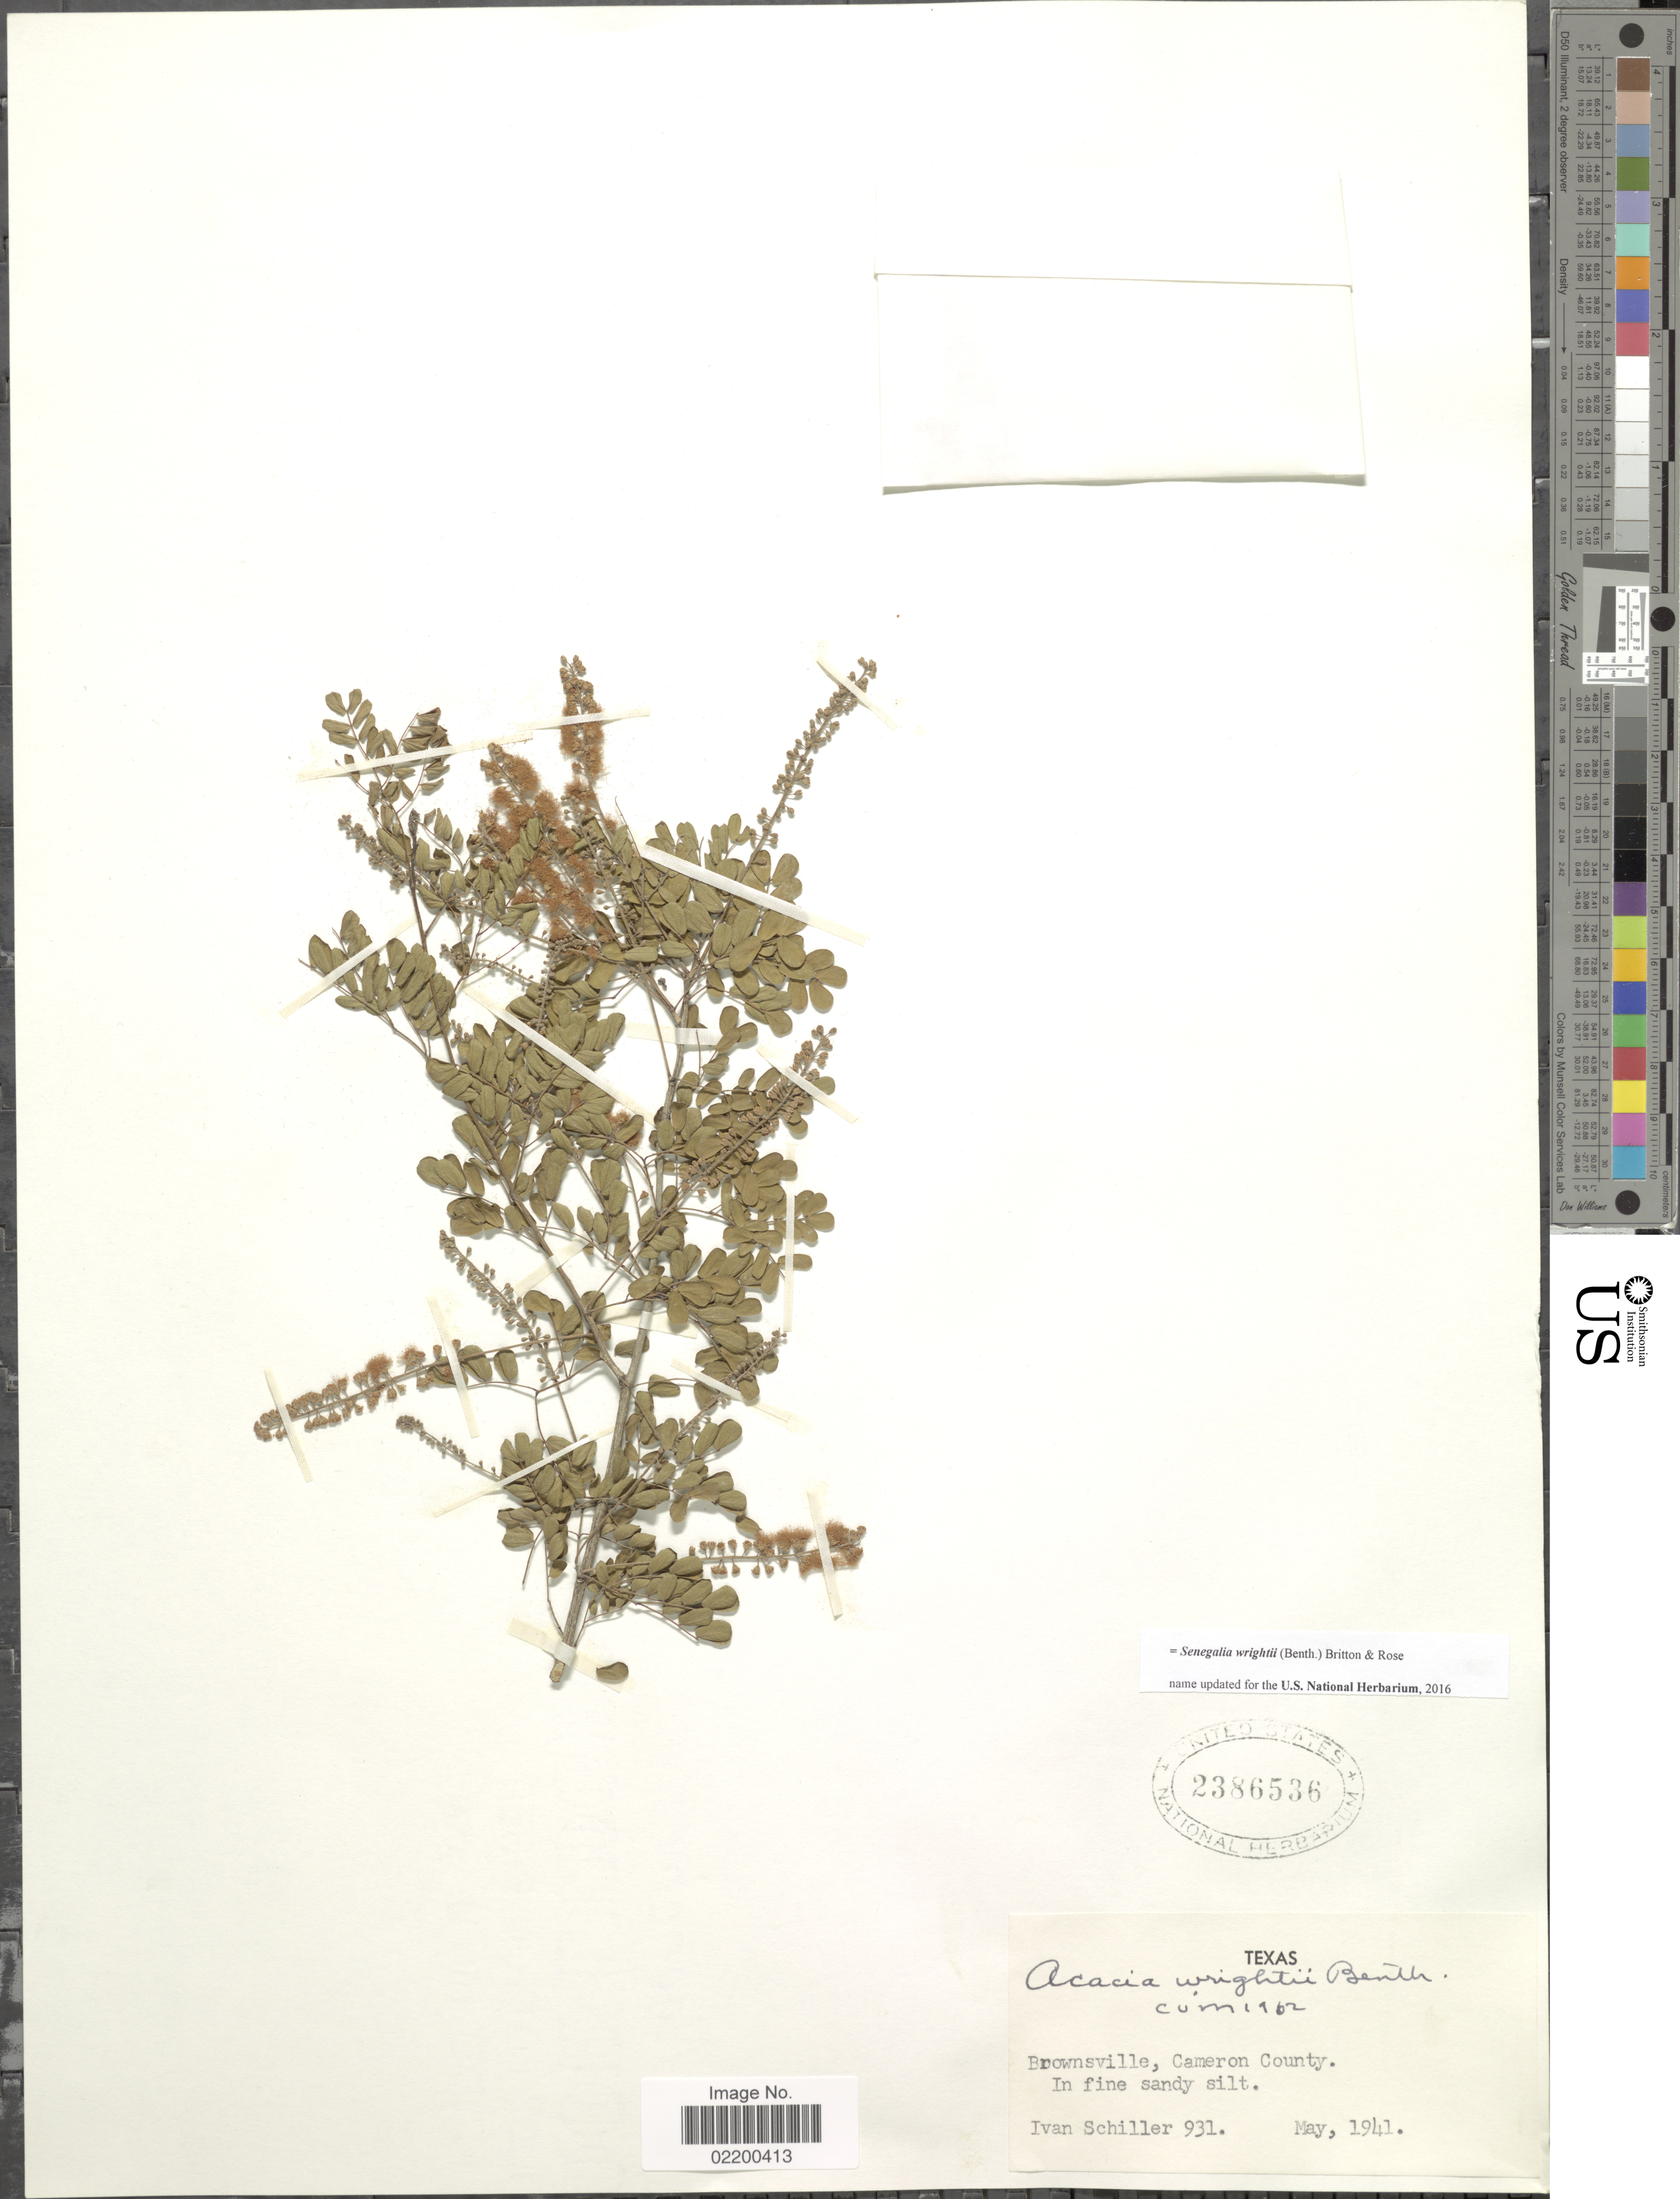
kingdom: Plantae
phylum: Tracheophyta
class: Magnoliopsida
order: Fabales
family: Fabaceae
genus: Senegalia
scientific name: Senegalia wrightii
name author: (Benth.) Britton & Rose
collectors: I. Schiller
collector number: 931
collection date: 1941-05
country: United States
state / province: Texas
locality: Brownsville, Cameron County. In fine sandy silt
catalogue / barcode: US 2386536